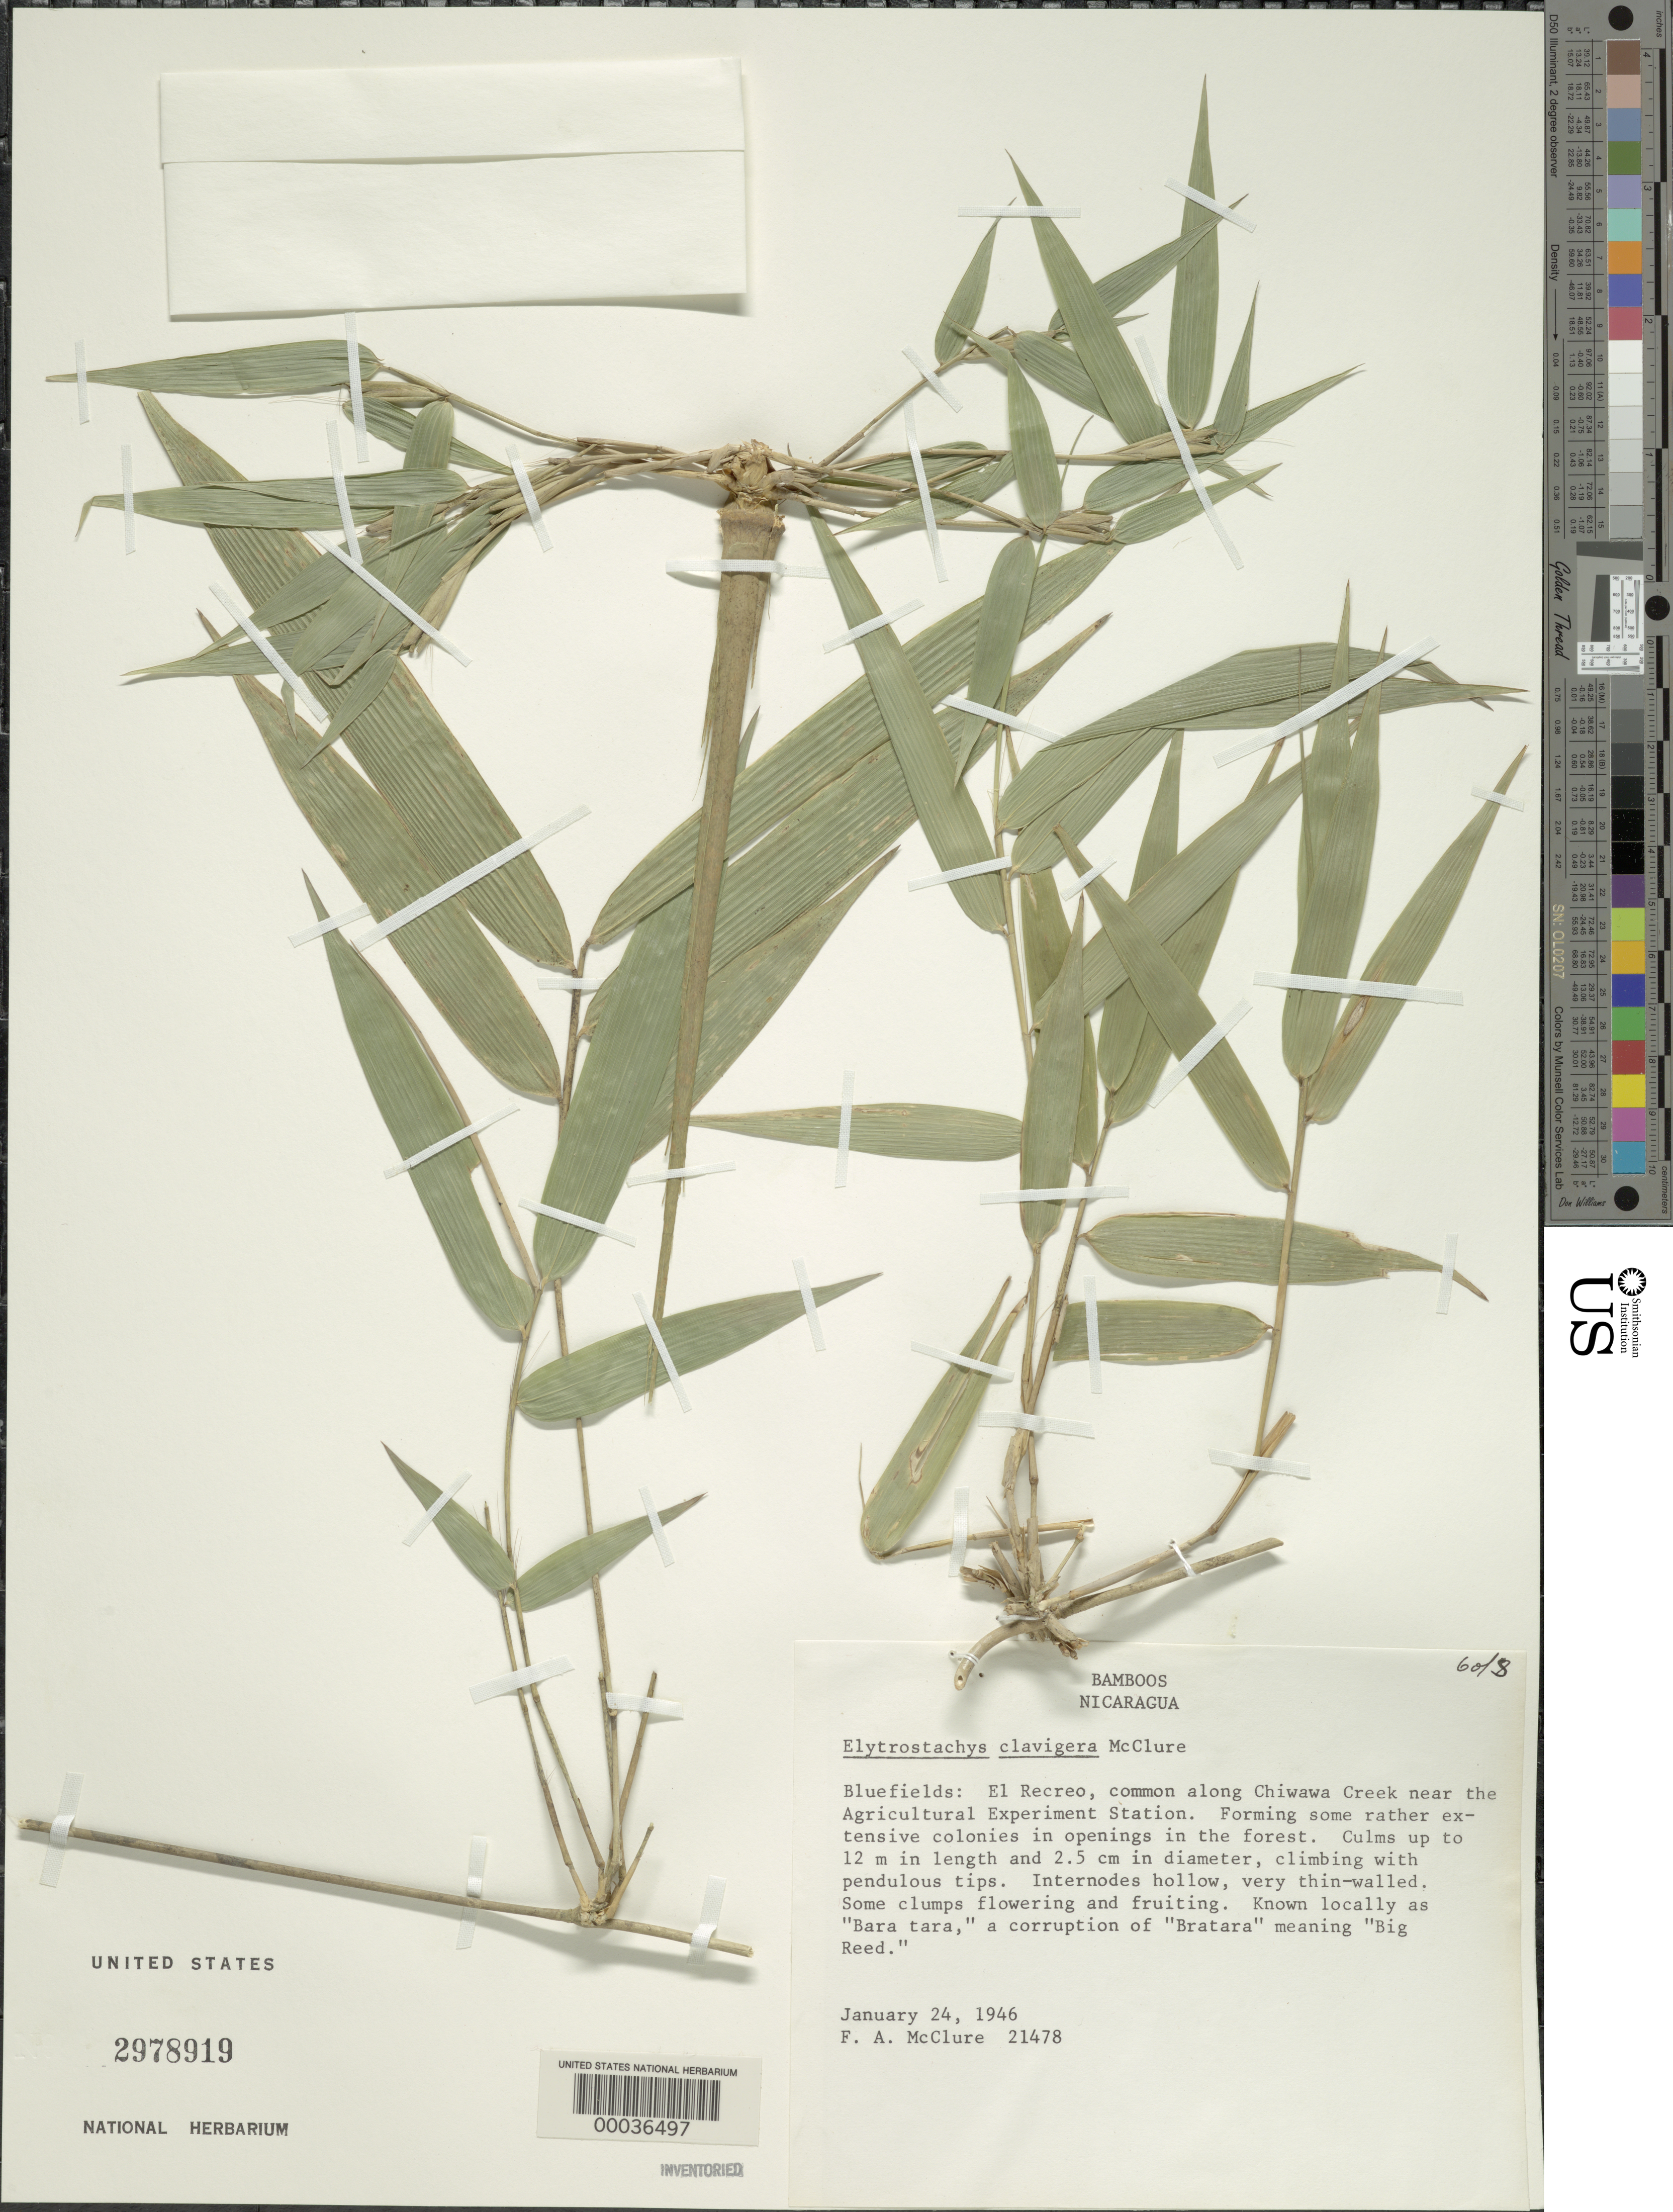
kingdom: Plantae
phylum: Tracheophyta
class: Liliopsida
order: Poales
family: Poaceae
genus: Elytrostachys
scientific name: Elytrostachys clavigera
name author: McClure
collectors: F. A. McClure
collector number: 21478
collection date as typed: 24 Jan 1946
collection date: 1946-01-24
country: Nicaragua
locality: Bluefields: el recreo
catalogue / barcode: US 2978919